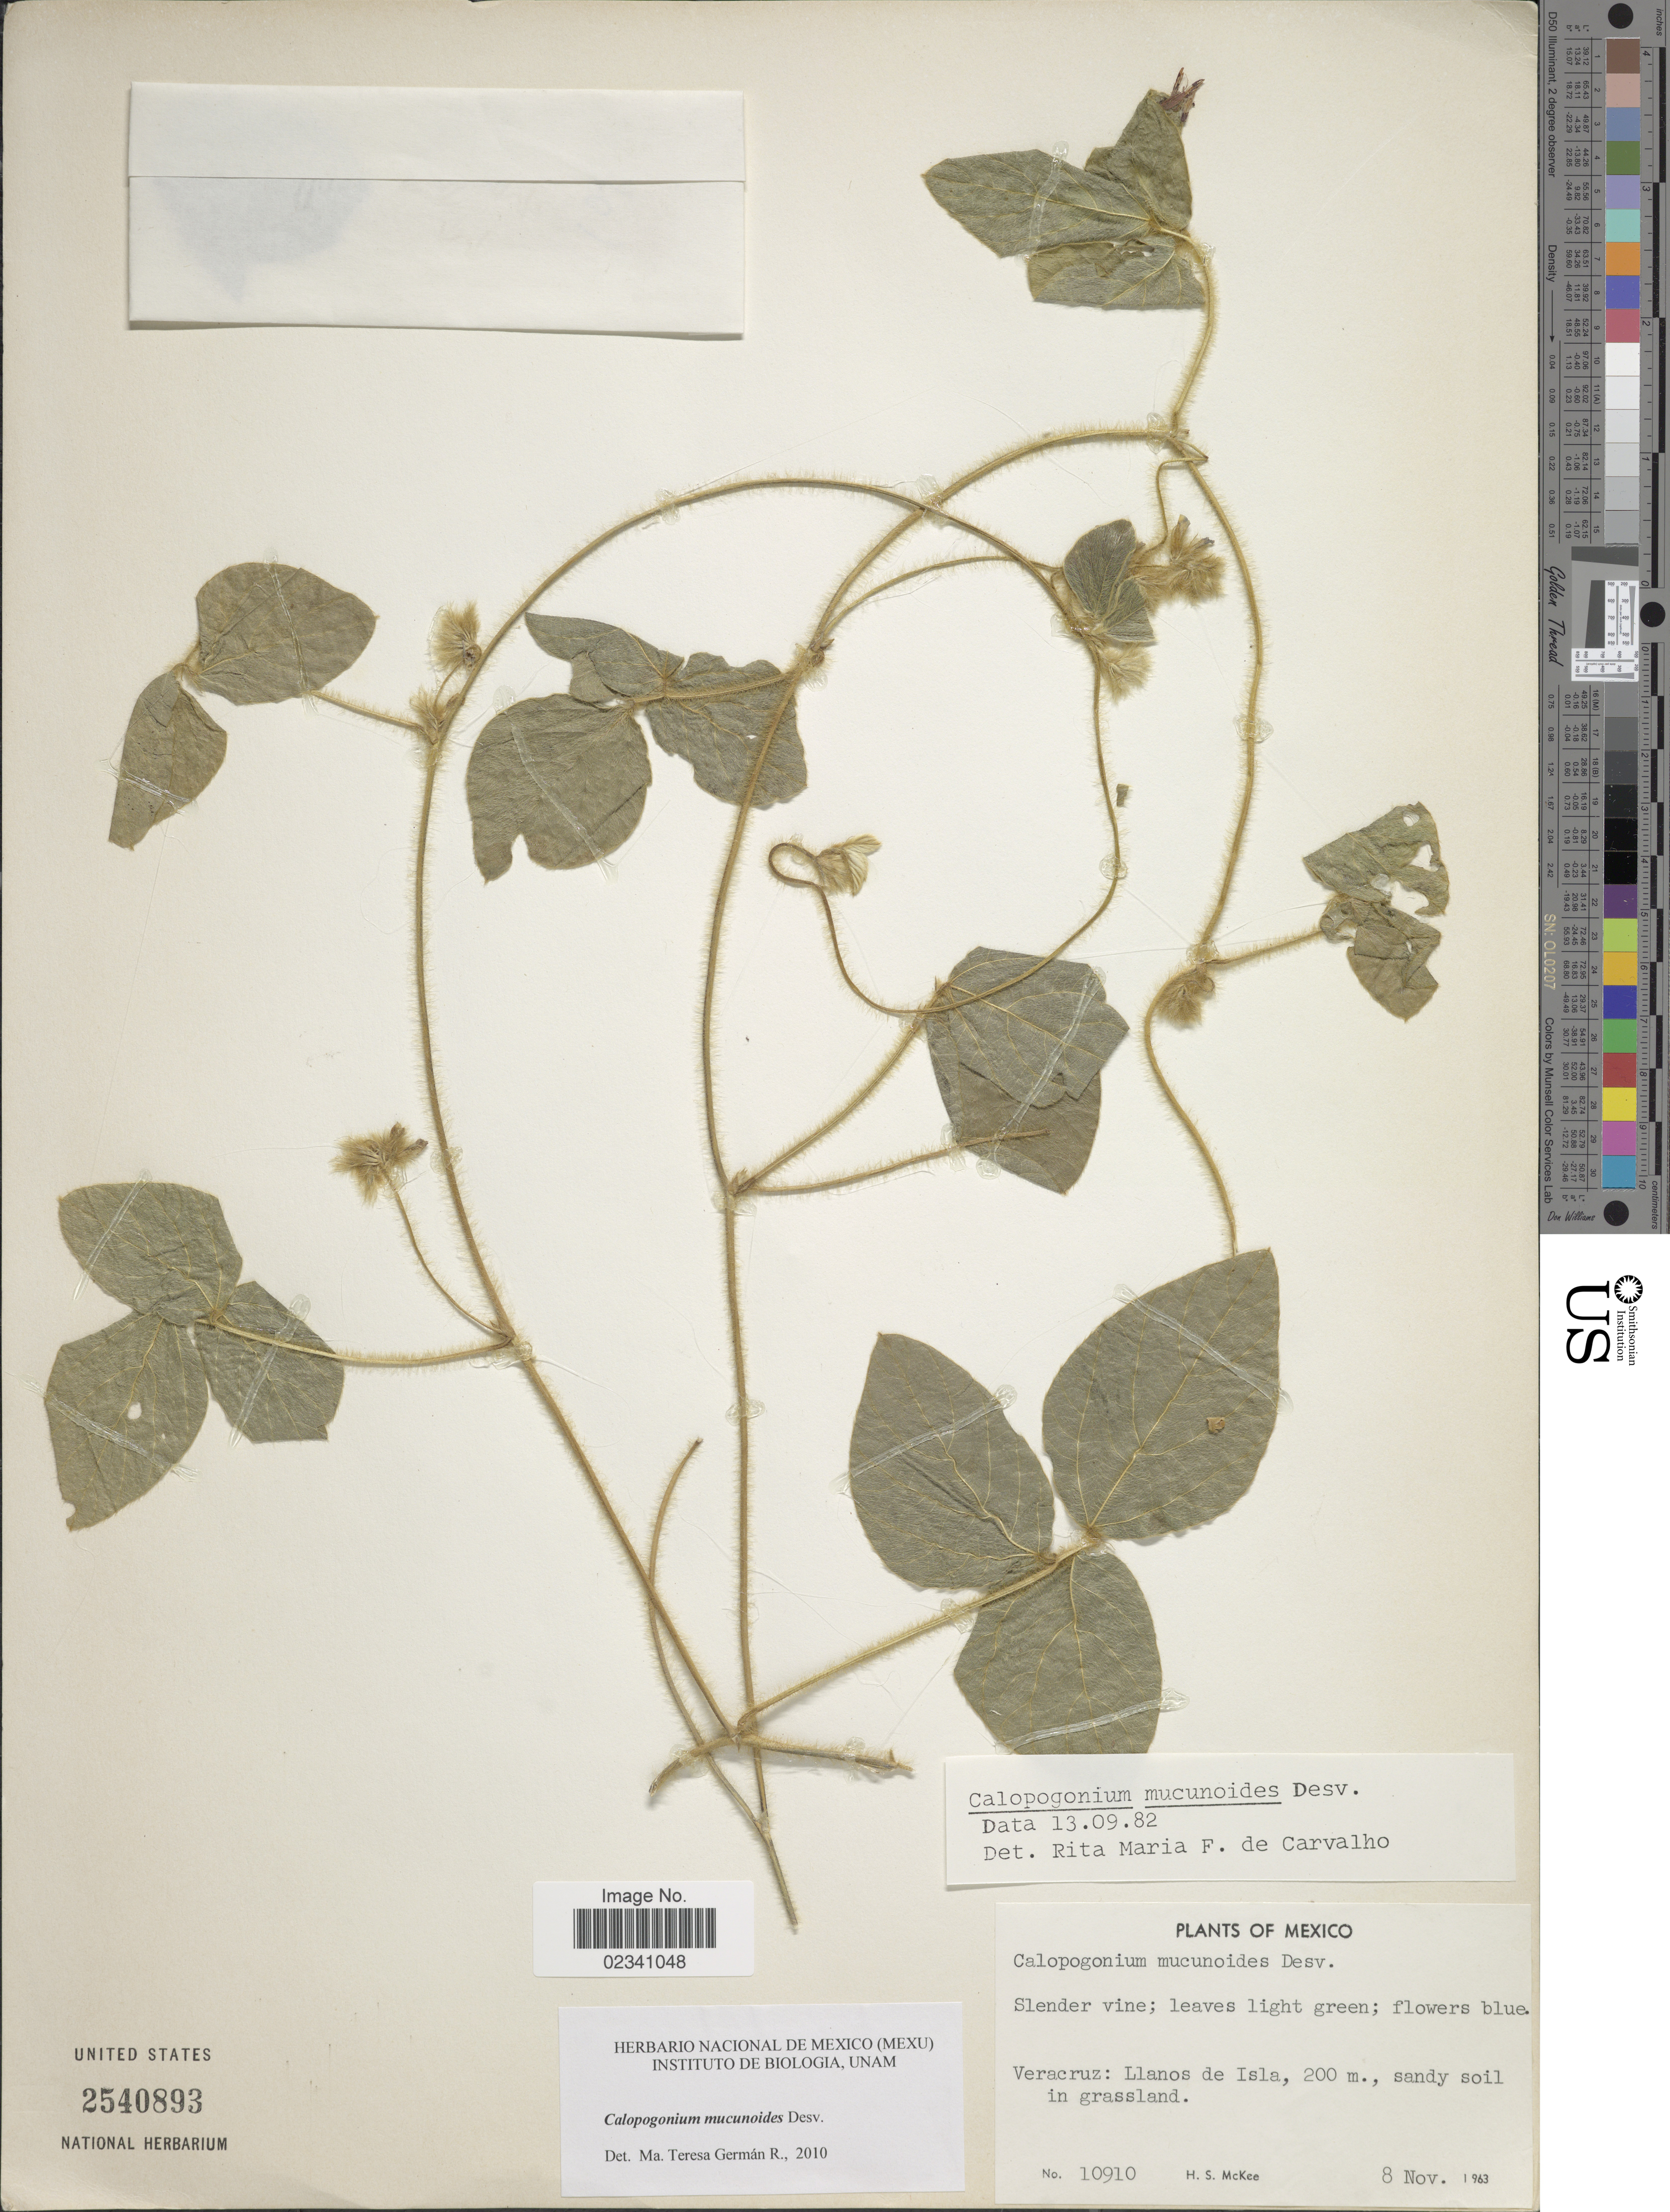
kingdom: Plantae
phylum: Tracheophyta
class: Magnoliopsida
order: Fabales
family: Fabaceae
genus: Calopogonium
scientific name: Calopogonium mucunoides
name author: Desv.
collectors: H. S. McKee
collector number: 1910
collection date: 1963-11-08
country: Mexico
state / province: Veracruz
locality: Veracruz: Llanos de Isla.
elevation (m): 200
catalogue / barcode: US 2540893